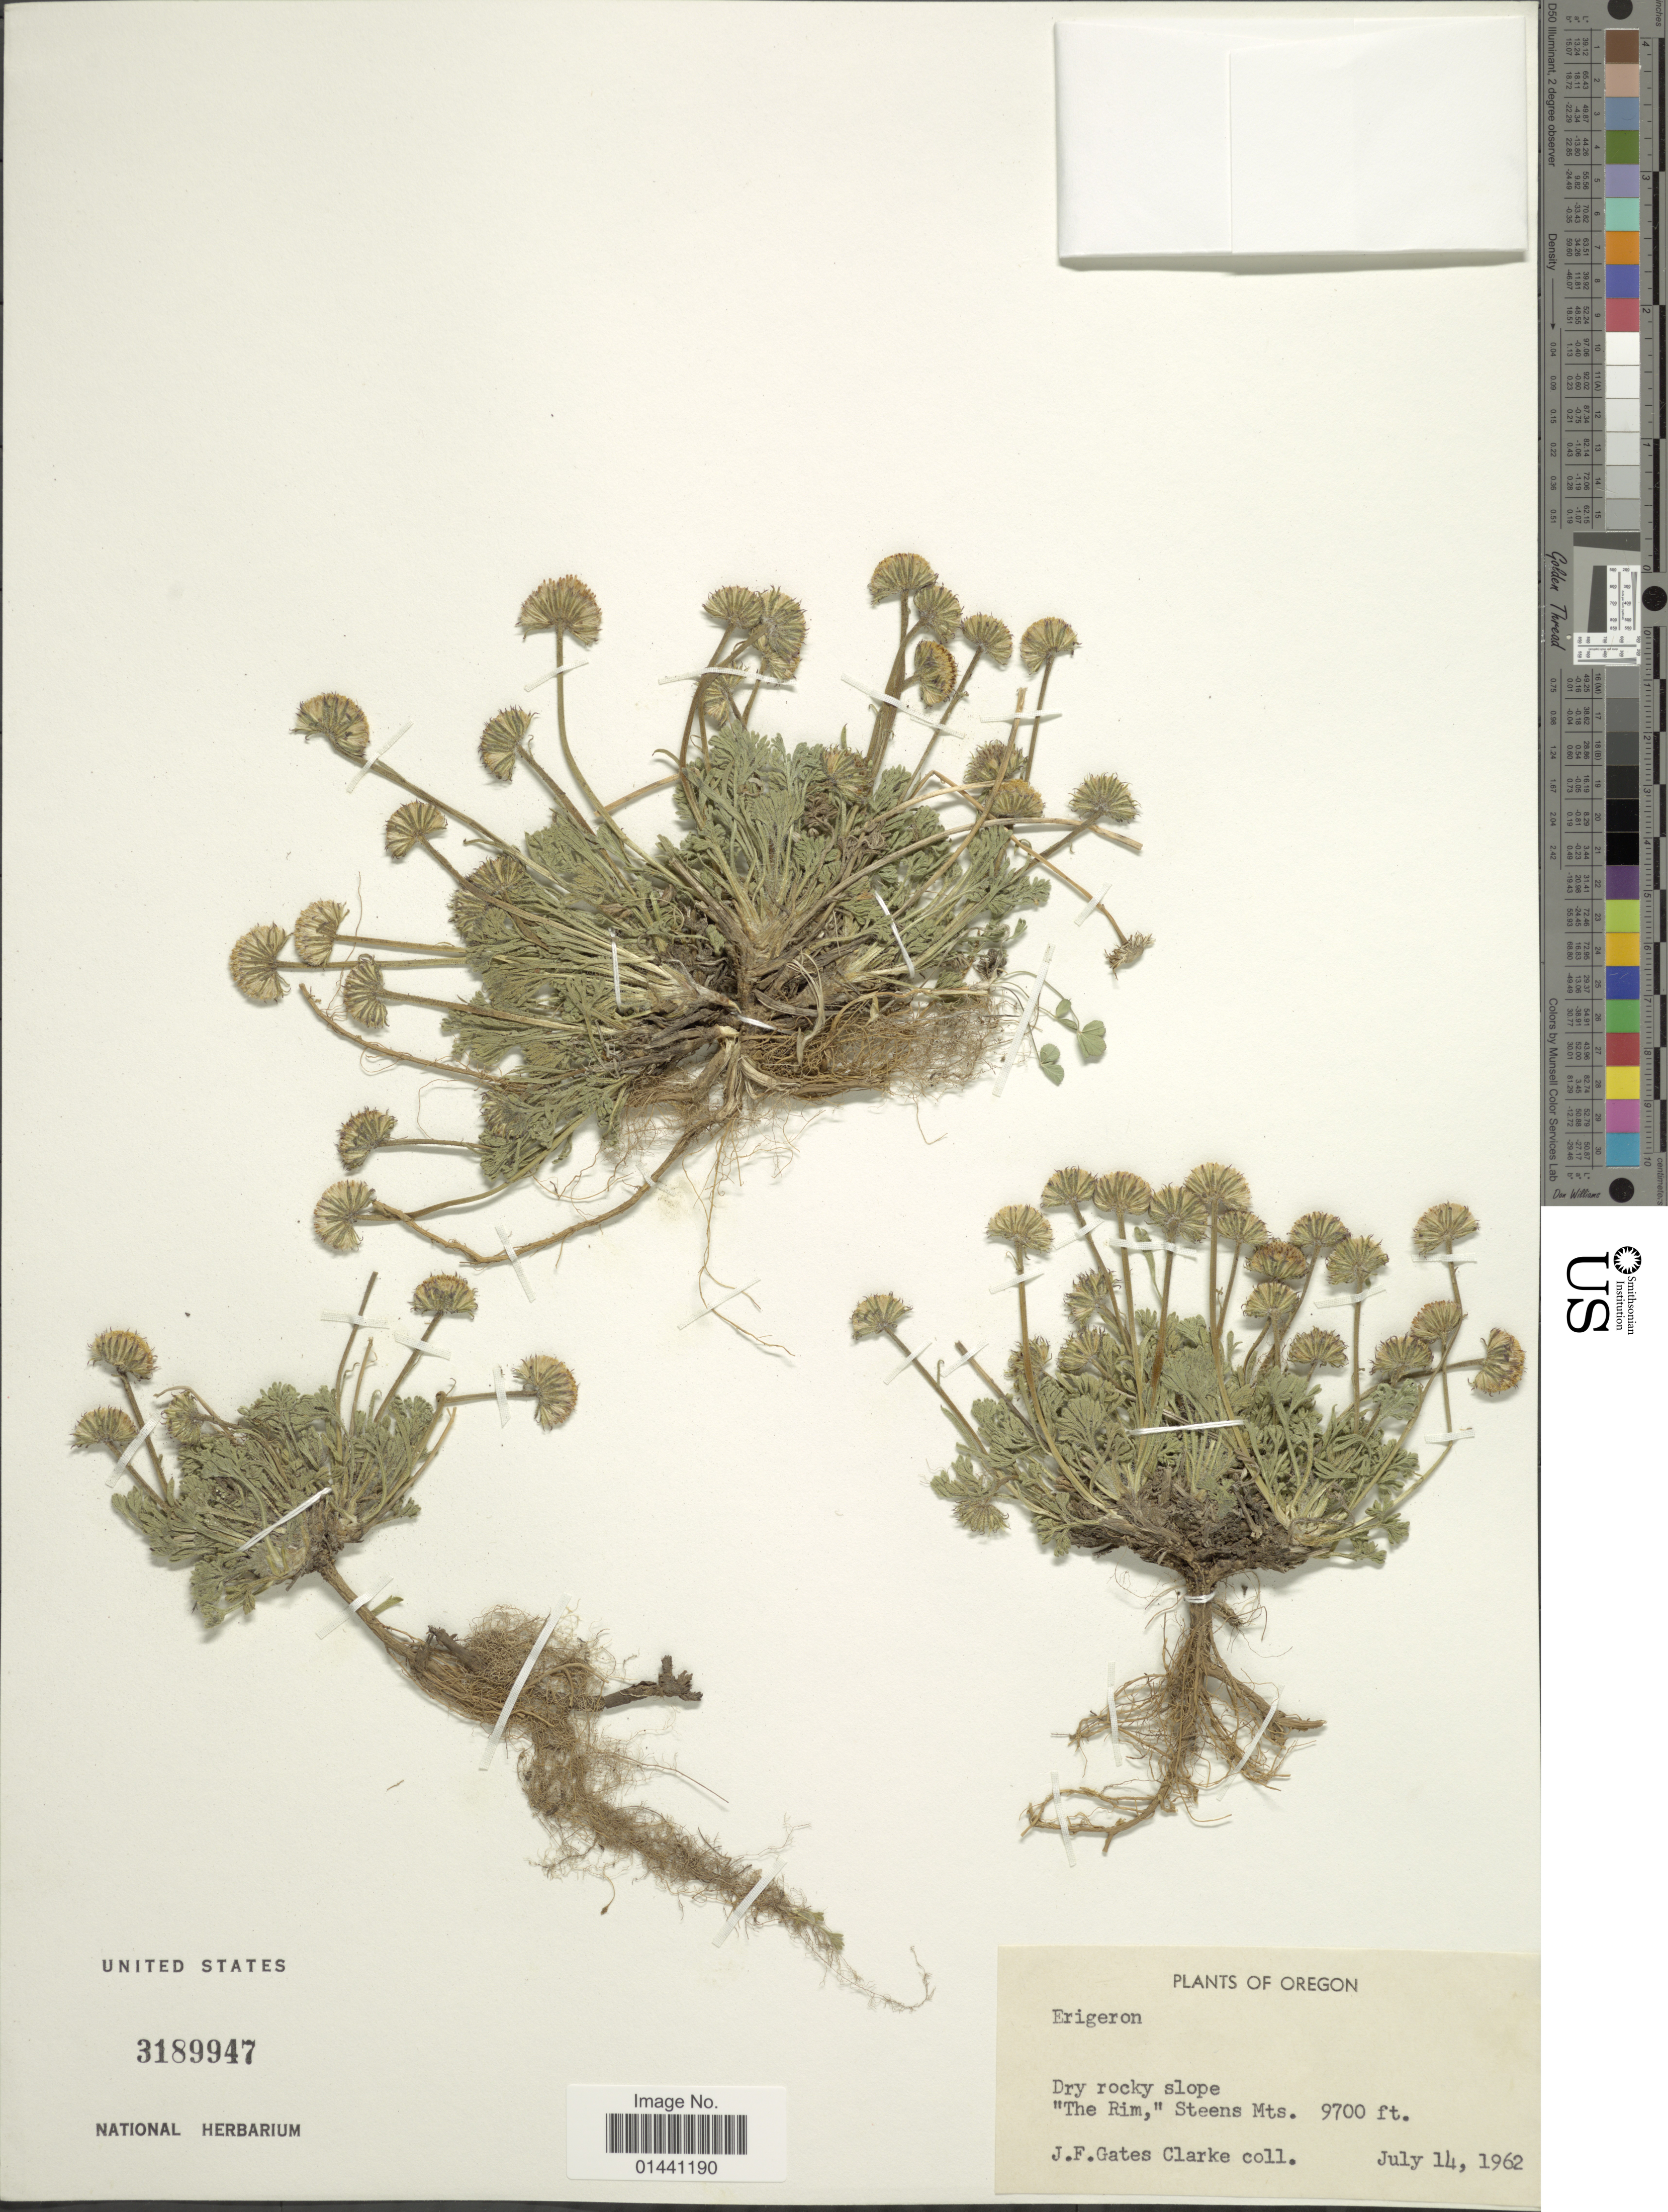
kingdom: Plantae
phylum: Tracheophyta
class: Magnoliopsida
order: Asterales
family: Asteraceae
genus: Erigeron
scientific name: Erigeron sp.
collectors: J. F. Gates-Clarke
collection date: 1962-07-14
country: United States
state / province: Oregon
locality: Dry rocky slope, "The Rim", Steene Mts.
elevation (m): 2957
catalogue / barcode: US 3189947